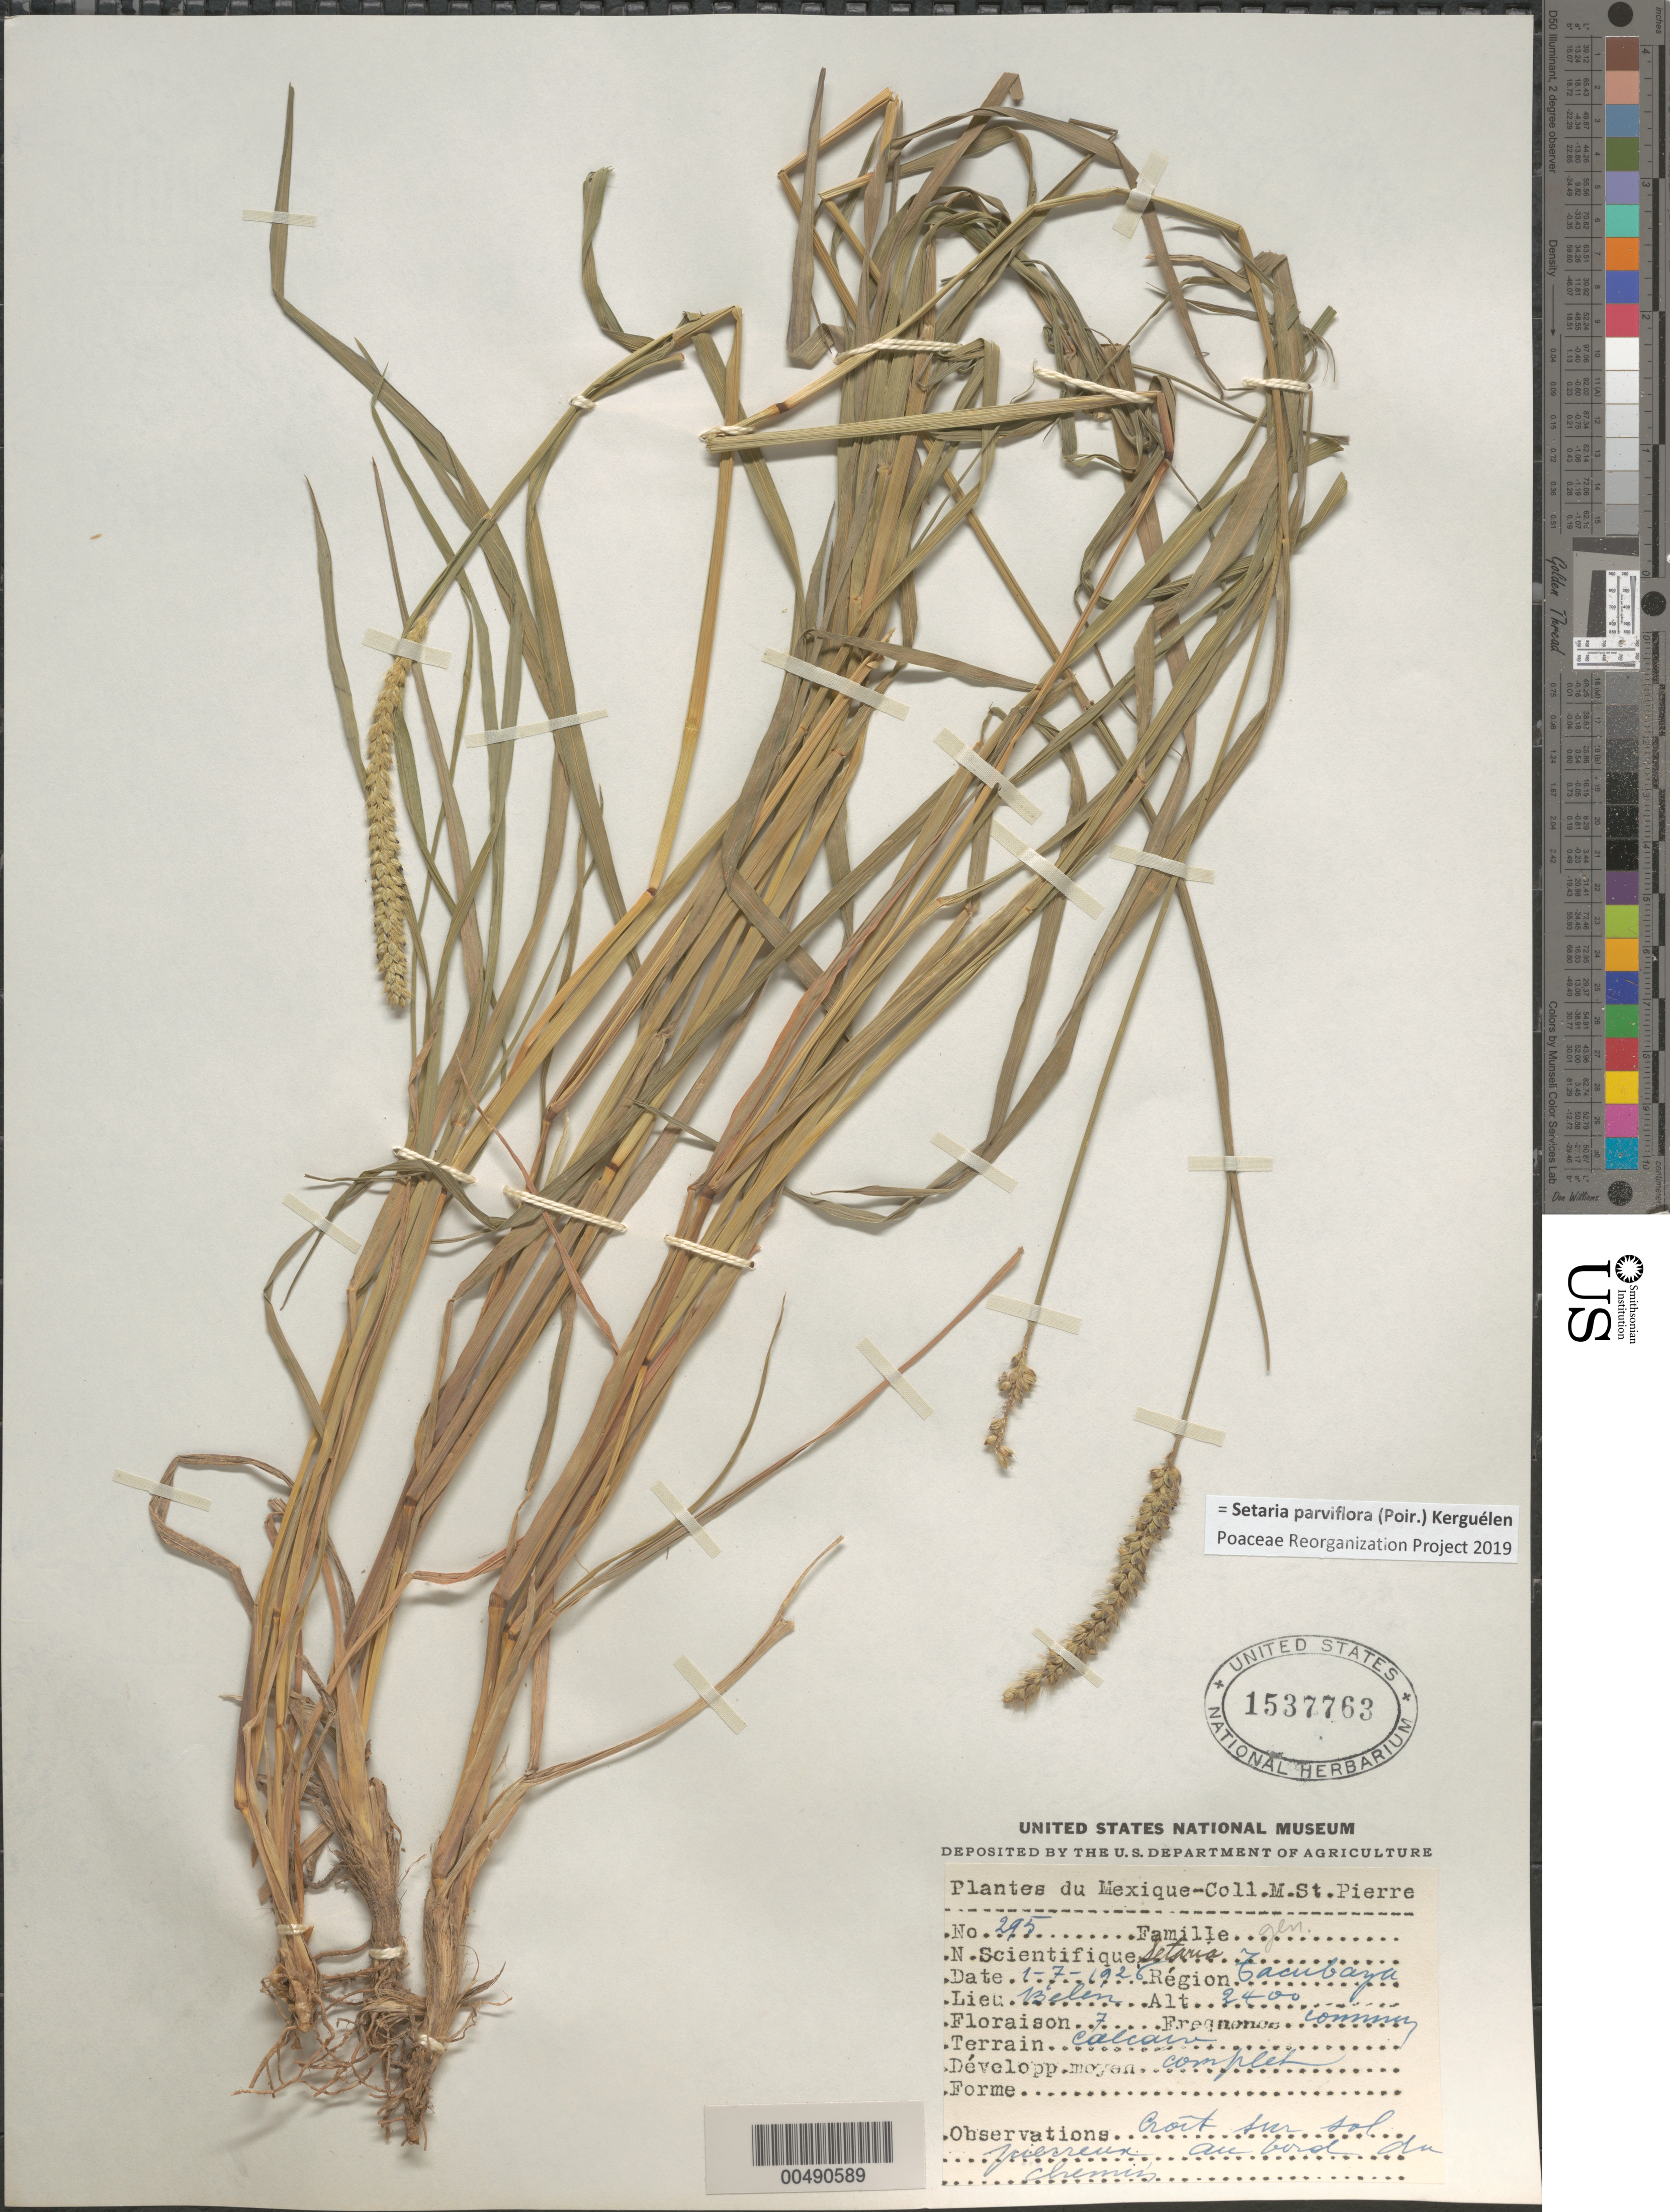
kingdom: Plantae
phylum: Tracheophyta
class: Liliopsida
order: Poales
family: Poaceae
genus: Setaria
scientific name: Setaria parviflora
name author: (Poir.) Kerguélen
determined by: Poaceae Reorganization Project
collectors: M. Saint-Pierre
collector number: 295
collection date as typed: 1 Jul 1926 or 7 Jan 1926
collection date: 1926-01-07 or 1926-07-01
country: Mexico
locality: Tacubaya, Belen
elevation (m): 2400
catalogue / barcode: US 1537763